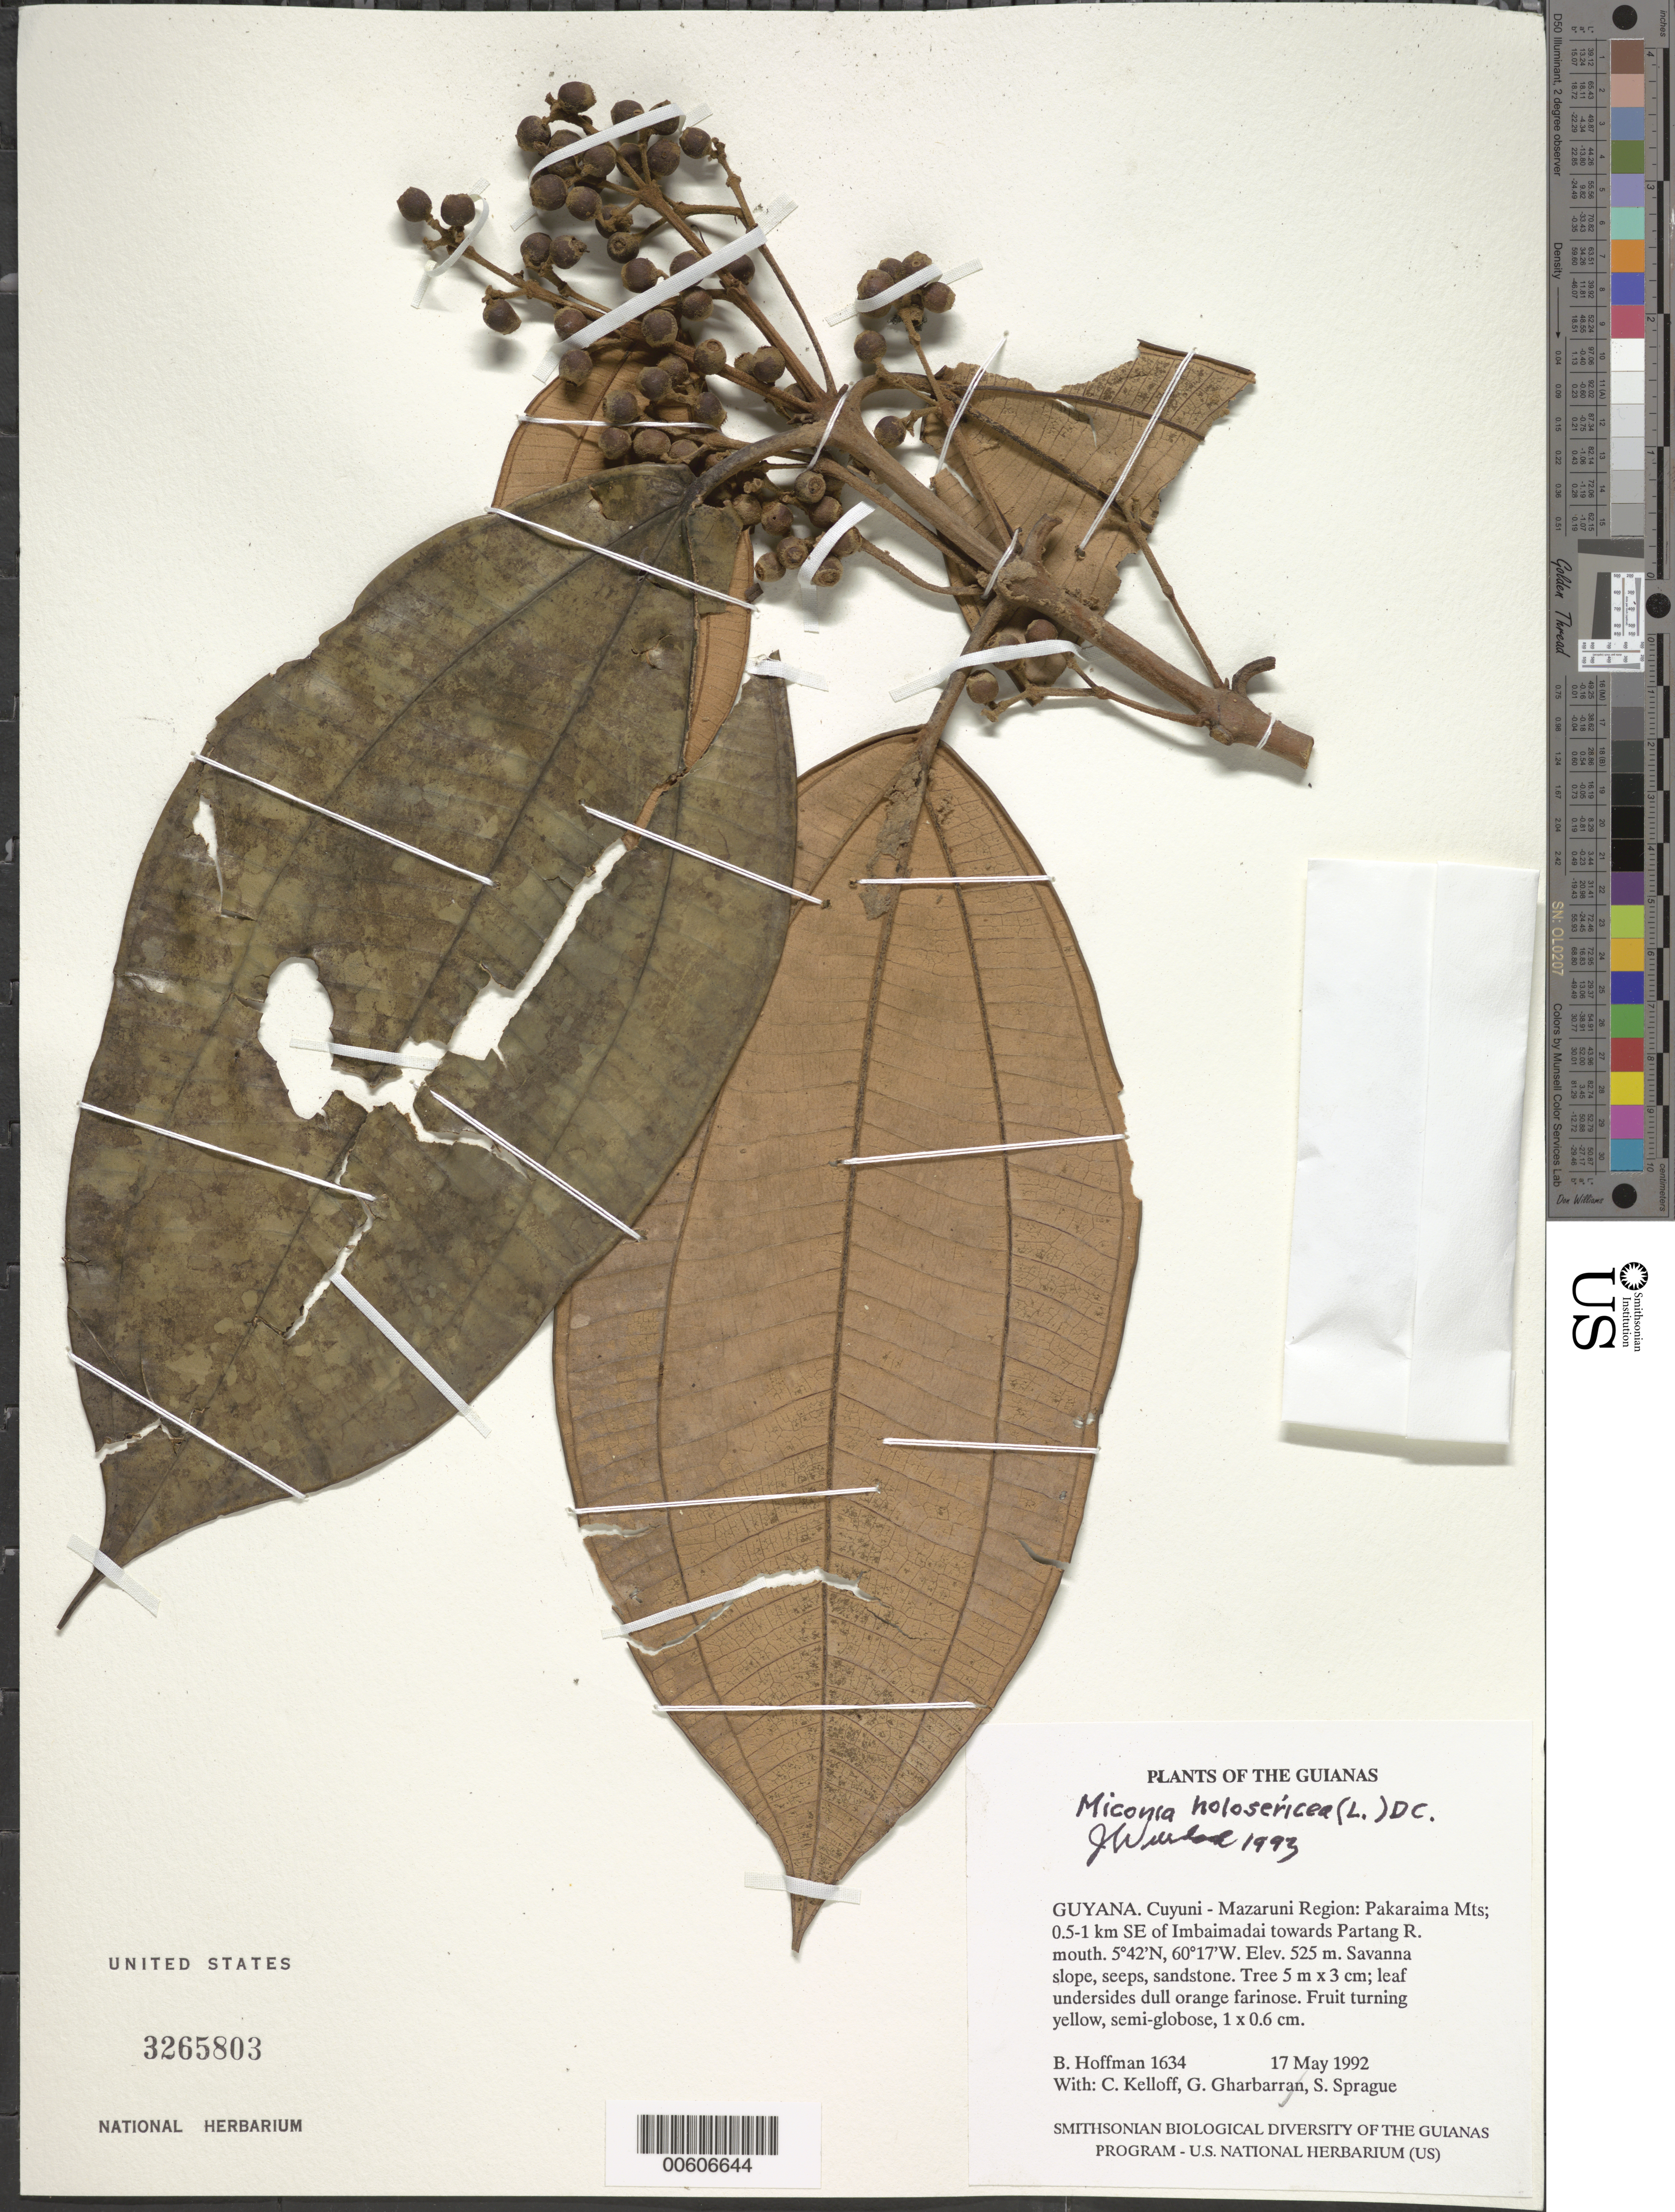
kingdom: Plantae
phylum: Tracheophyta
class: Magnoliopsida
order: Myrtales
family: Melastomataceae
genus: Miconia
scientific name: Miconia holosericea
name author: (L.) DC.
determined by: Wurdack, John J., (US), US (UNITED STATES)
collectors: B. Hoffman, C. L. Kelloff, G. Gharbarran & S. Sprague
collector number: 1634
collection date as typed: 17 May 1992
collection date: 1992-05-17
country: Guyana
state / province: Cuyuni-Mazaruni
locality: Pakaraima Mts; 0.5-1 km SE of Imbaimadai towards Partang River mouth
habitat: Savanna slope, seeps, sandstone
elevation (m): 525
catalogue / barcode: US 3265803